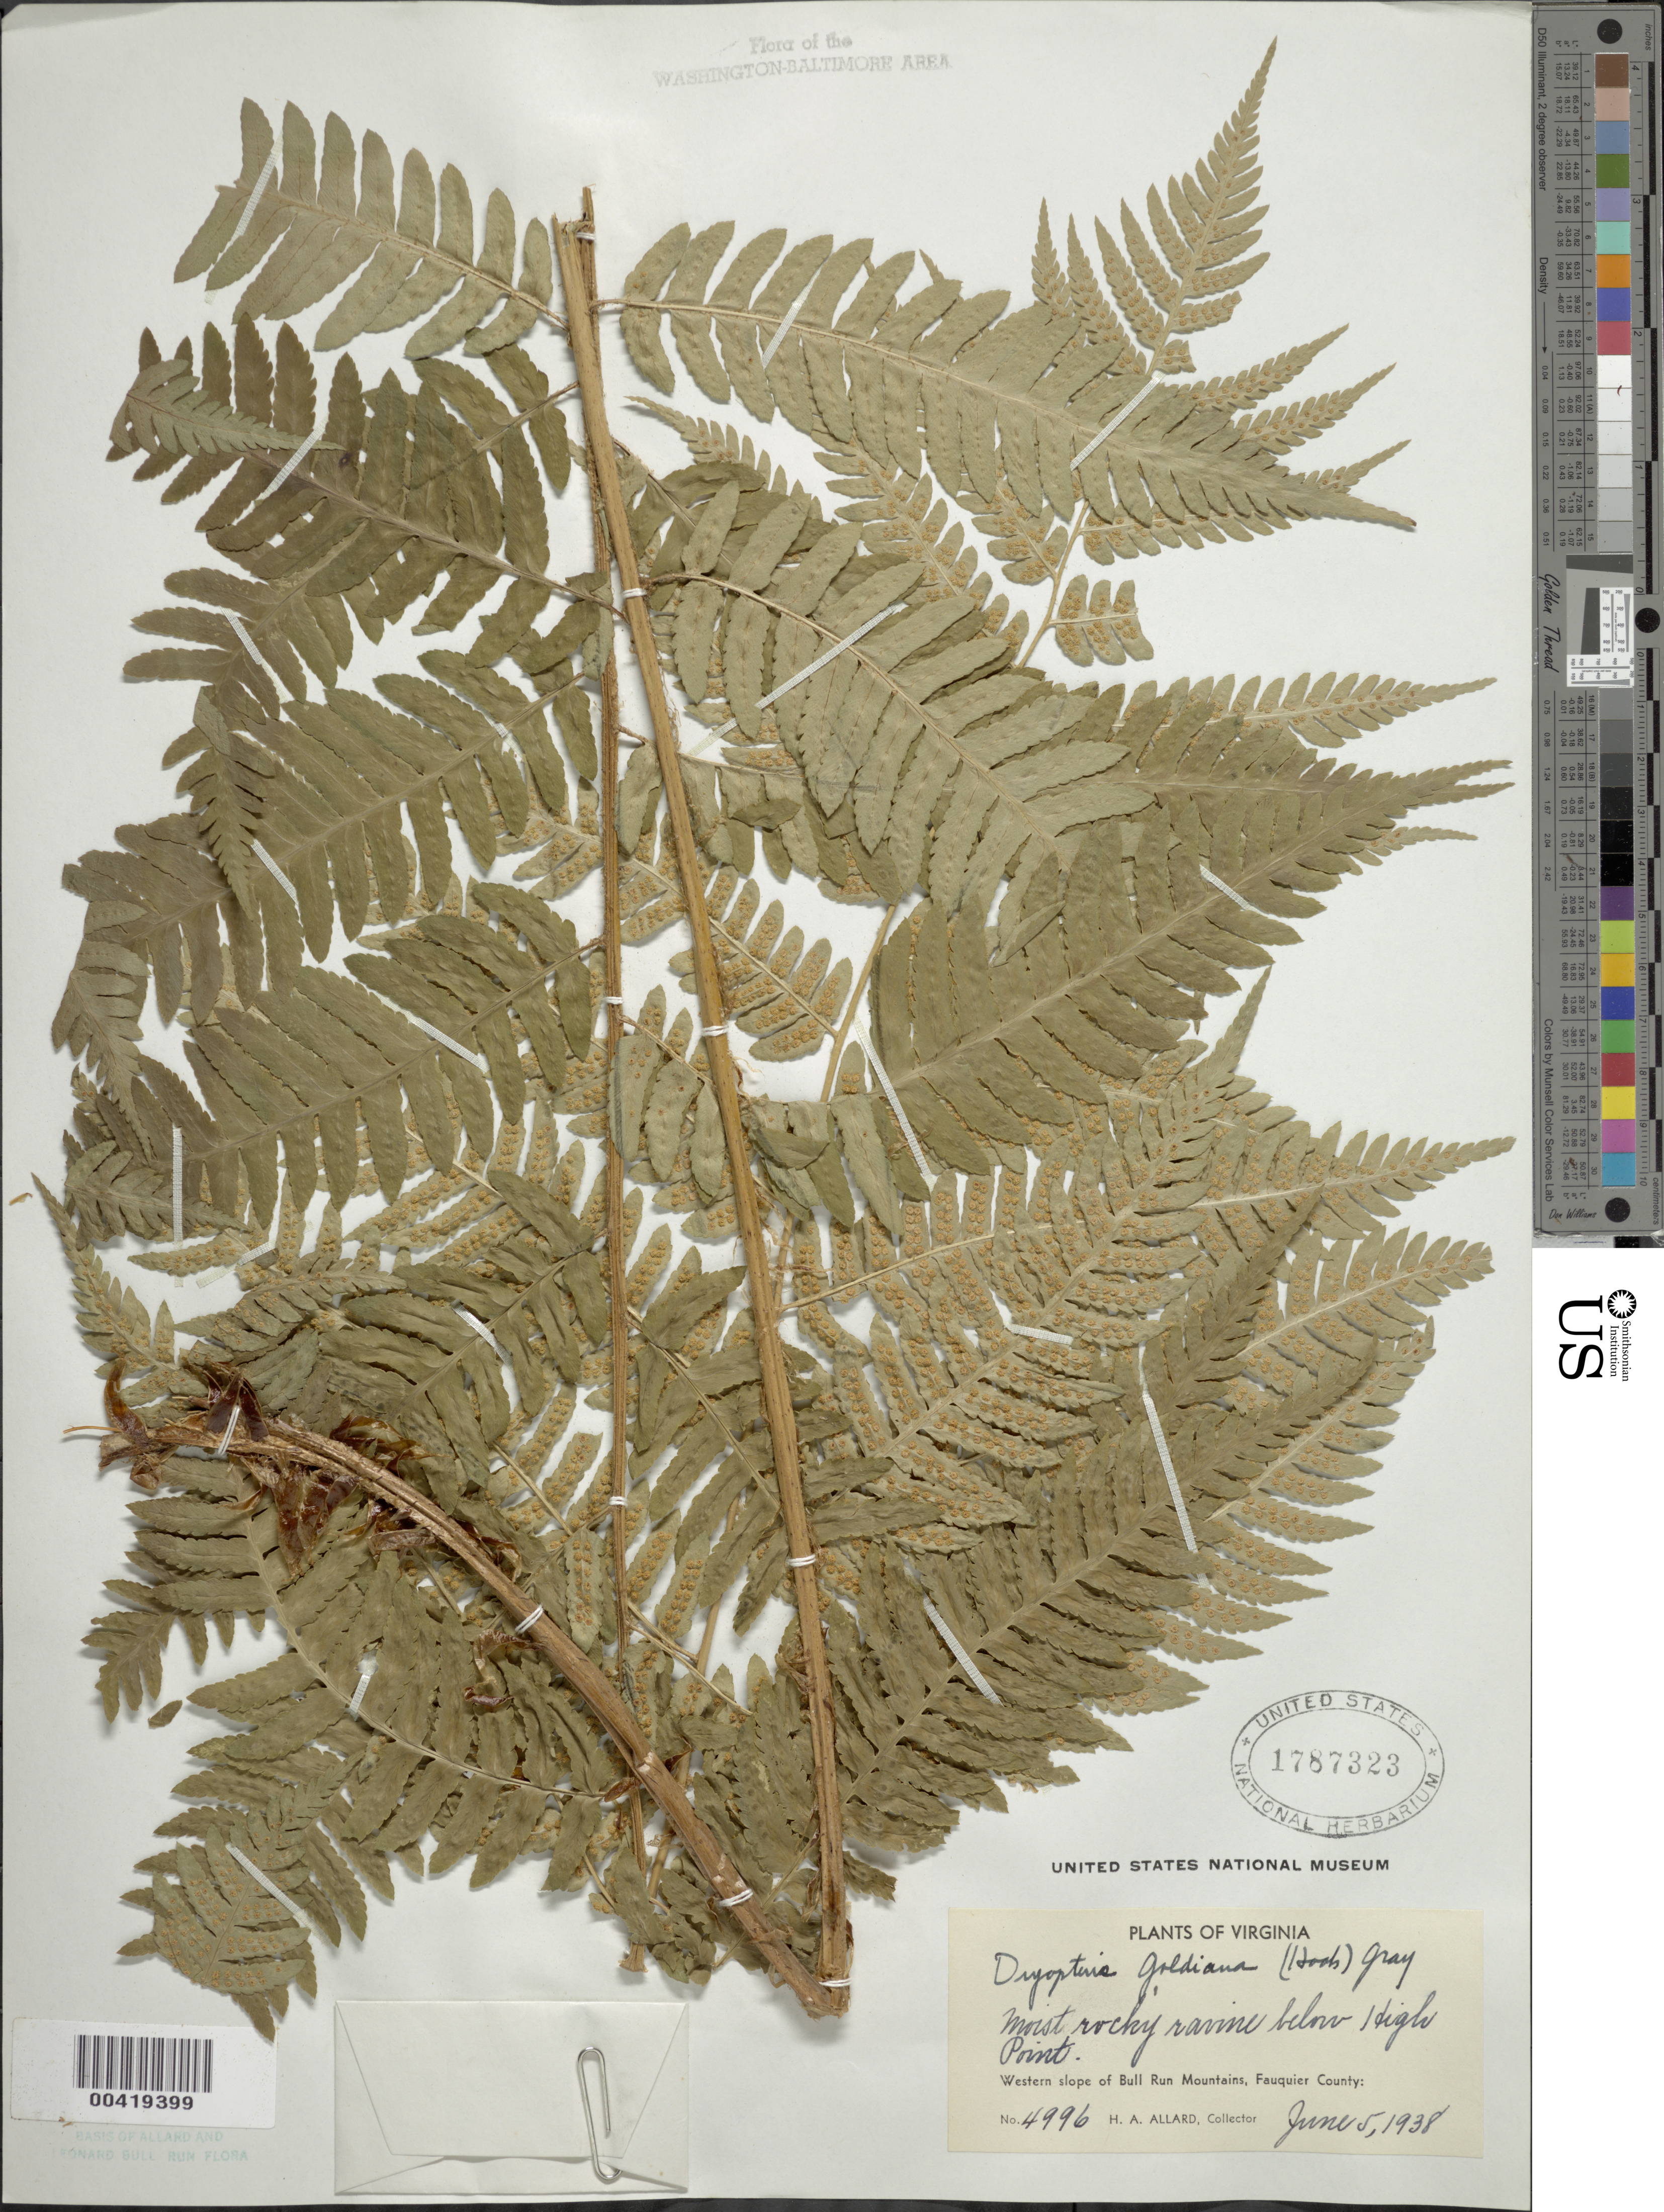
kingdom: Plantae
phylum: Tracheophyta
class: Polypodiopsida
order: Polypodiales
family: Dryopteridaceae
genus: Dryopteris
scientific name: Dryopteris goldiana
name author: (Hook. ex Goldie) A. Gray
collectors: H. A. Allard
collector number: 4996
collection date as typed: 05 Jun 1938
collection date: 1938-06-05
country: United States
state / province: Virginia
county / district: Fauquier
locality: below High Point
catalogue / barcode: US 1787323